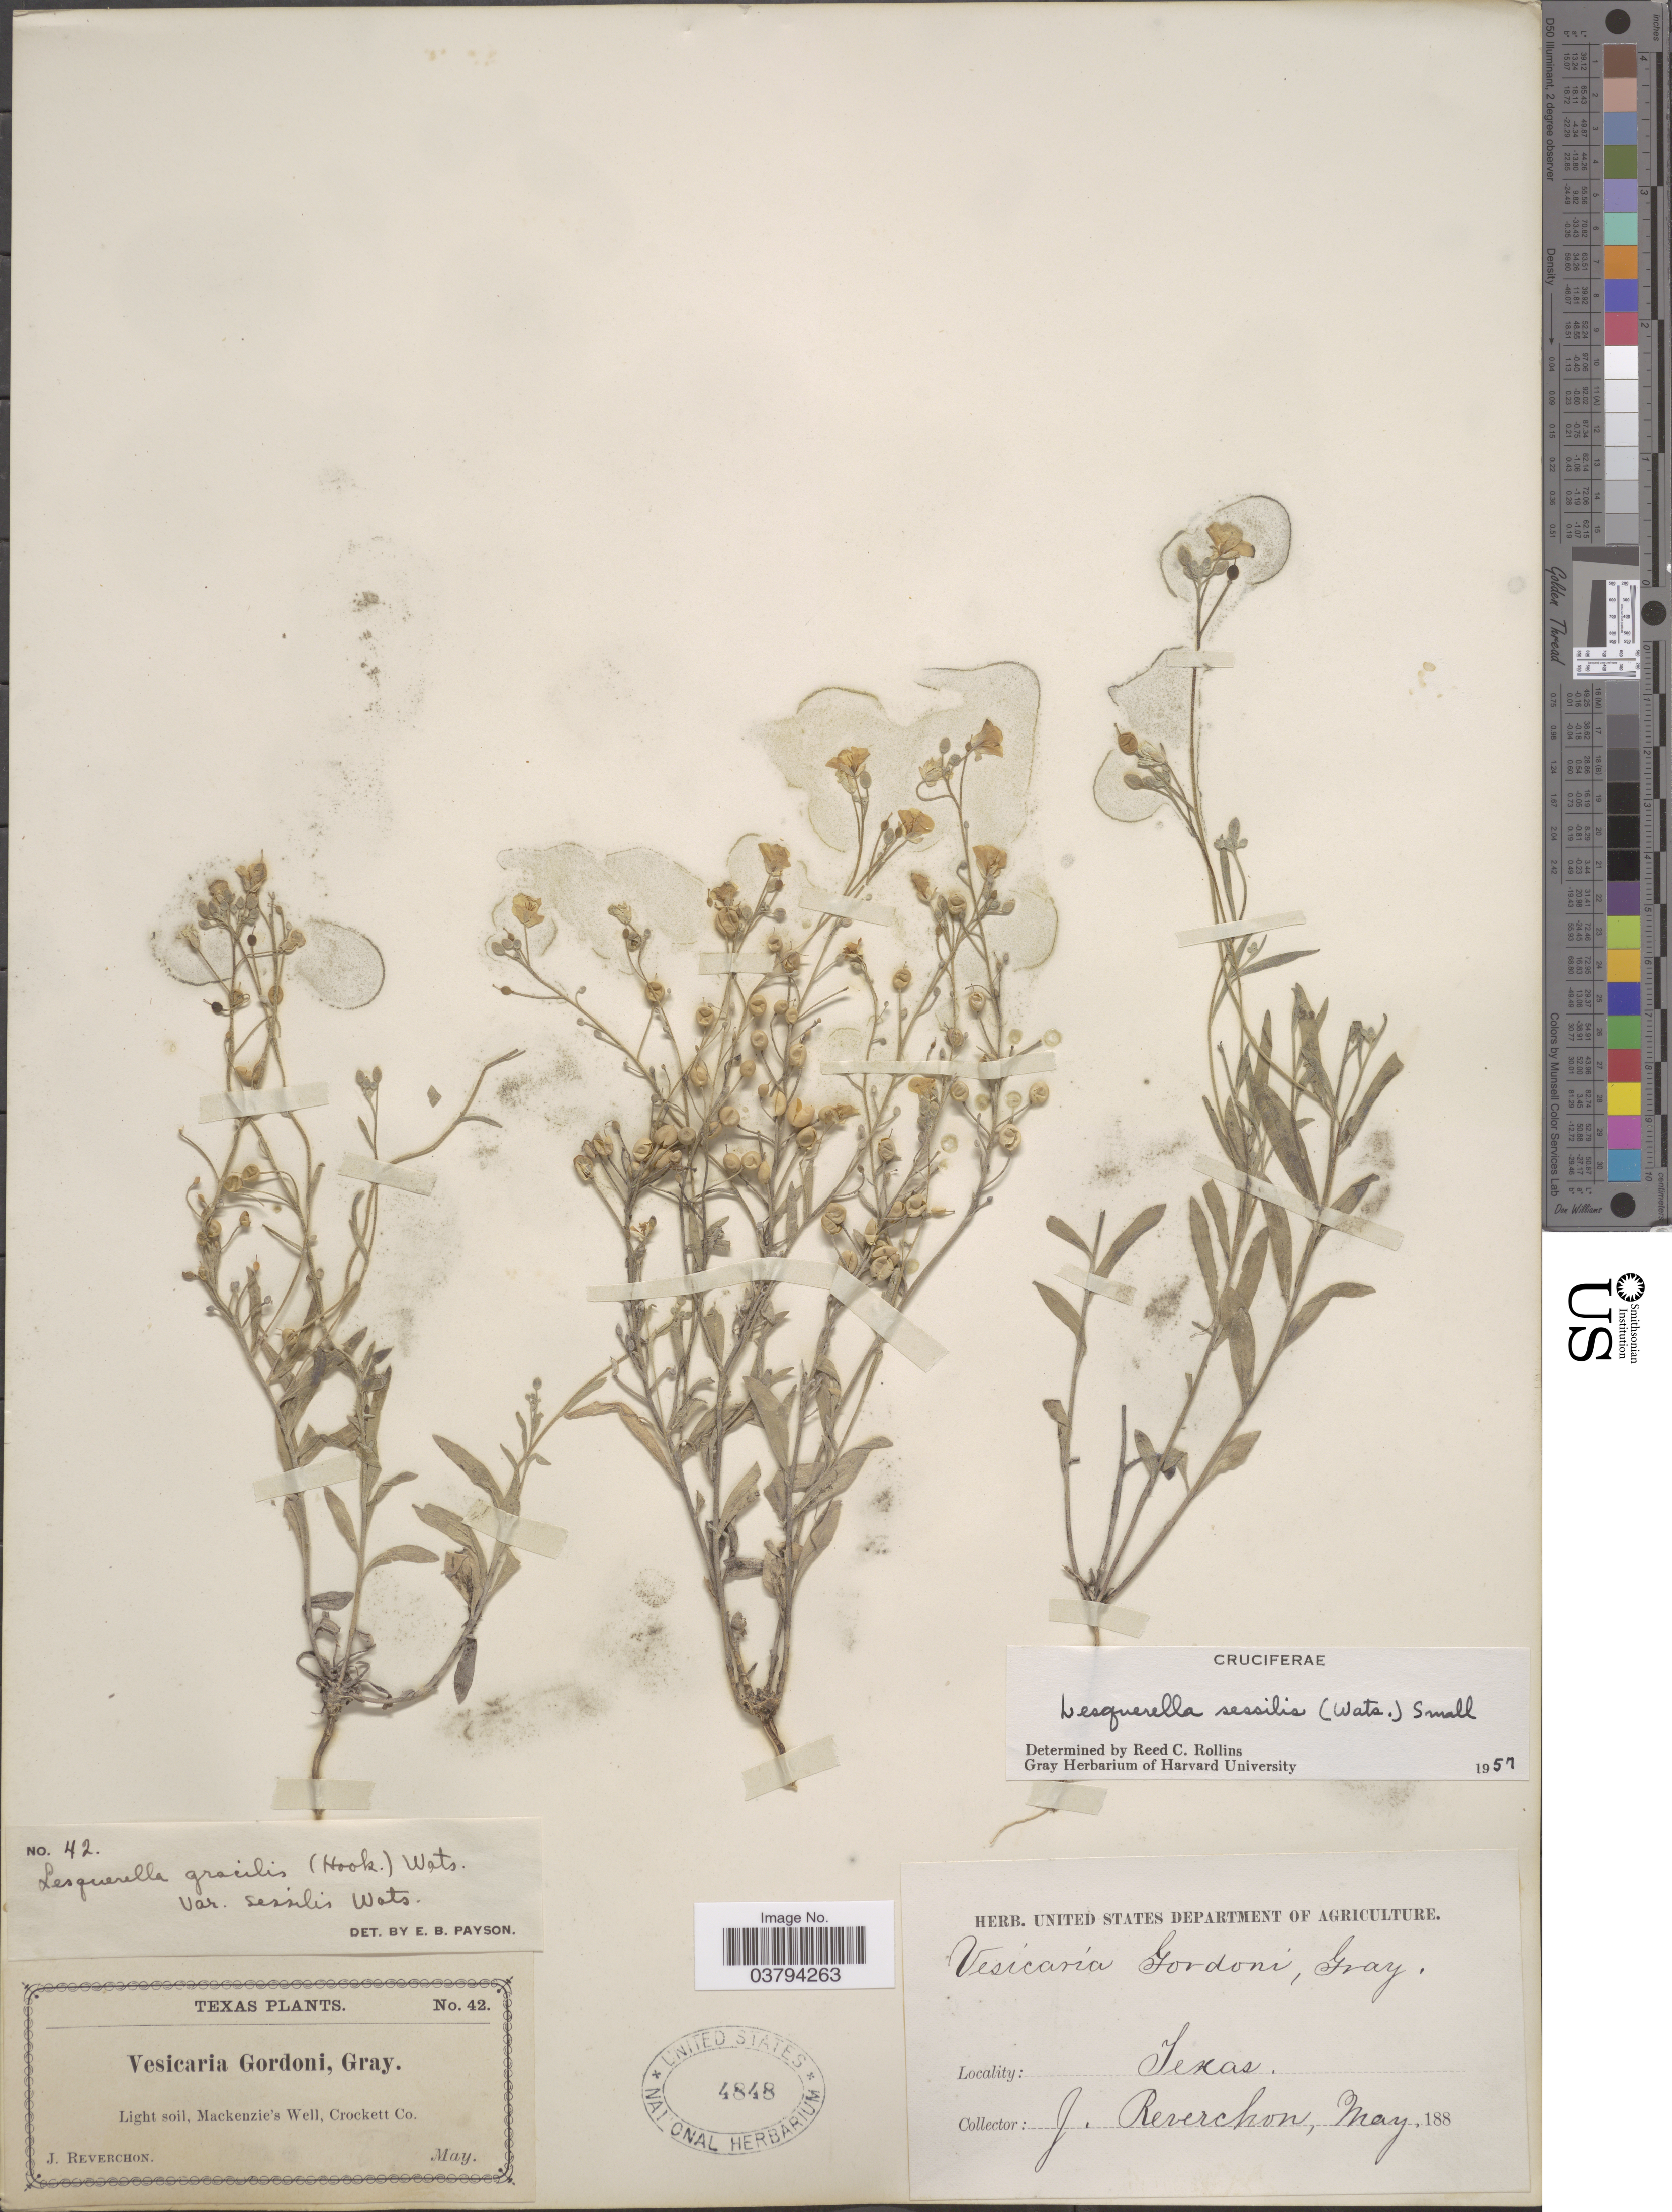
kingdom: Plantae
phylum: Tracheophyta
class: Magnoliopsida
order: Brassicales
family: Brassicaceae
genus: Lesquerella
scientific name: Lesquerella sessilis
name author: (S. Watson) Small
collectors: J. Reverchon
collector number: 42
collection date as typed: May 188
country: United States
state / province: Texas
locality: Mackenzie Well, Crockett Co.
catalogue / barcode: US 4848